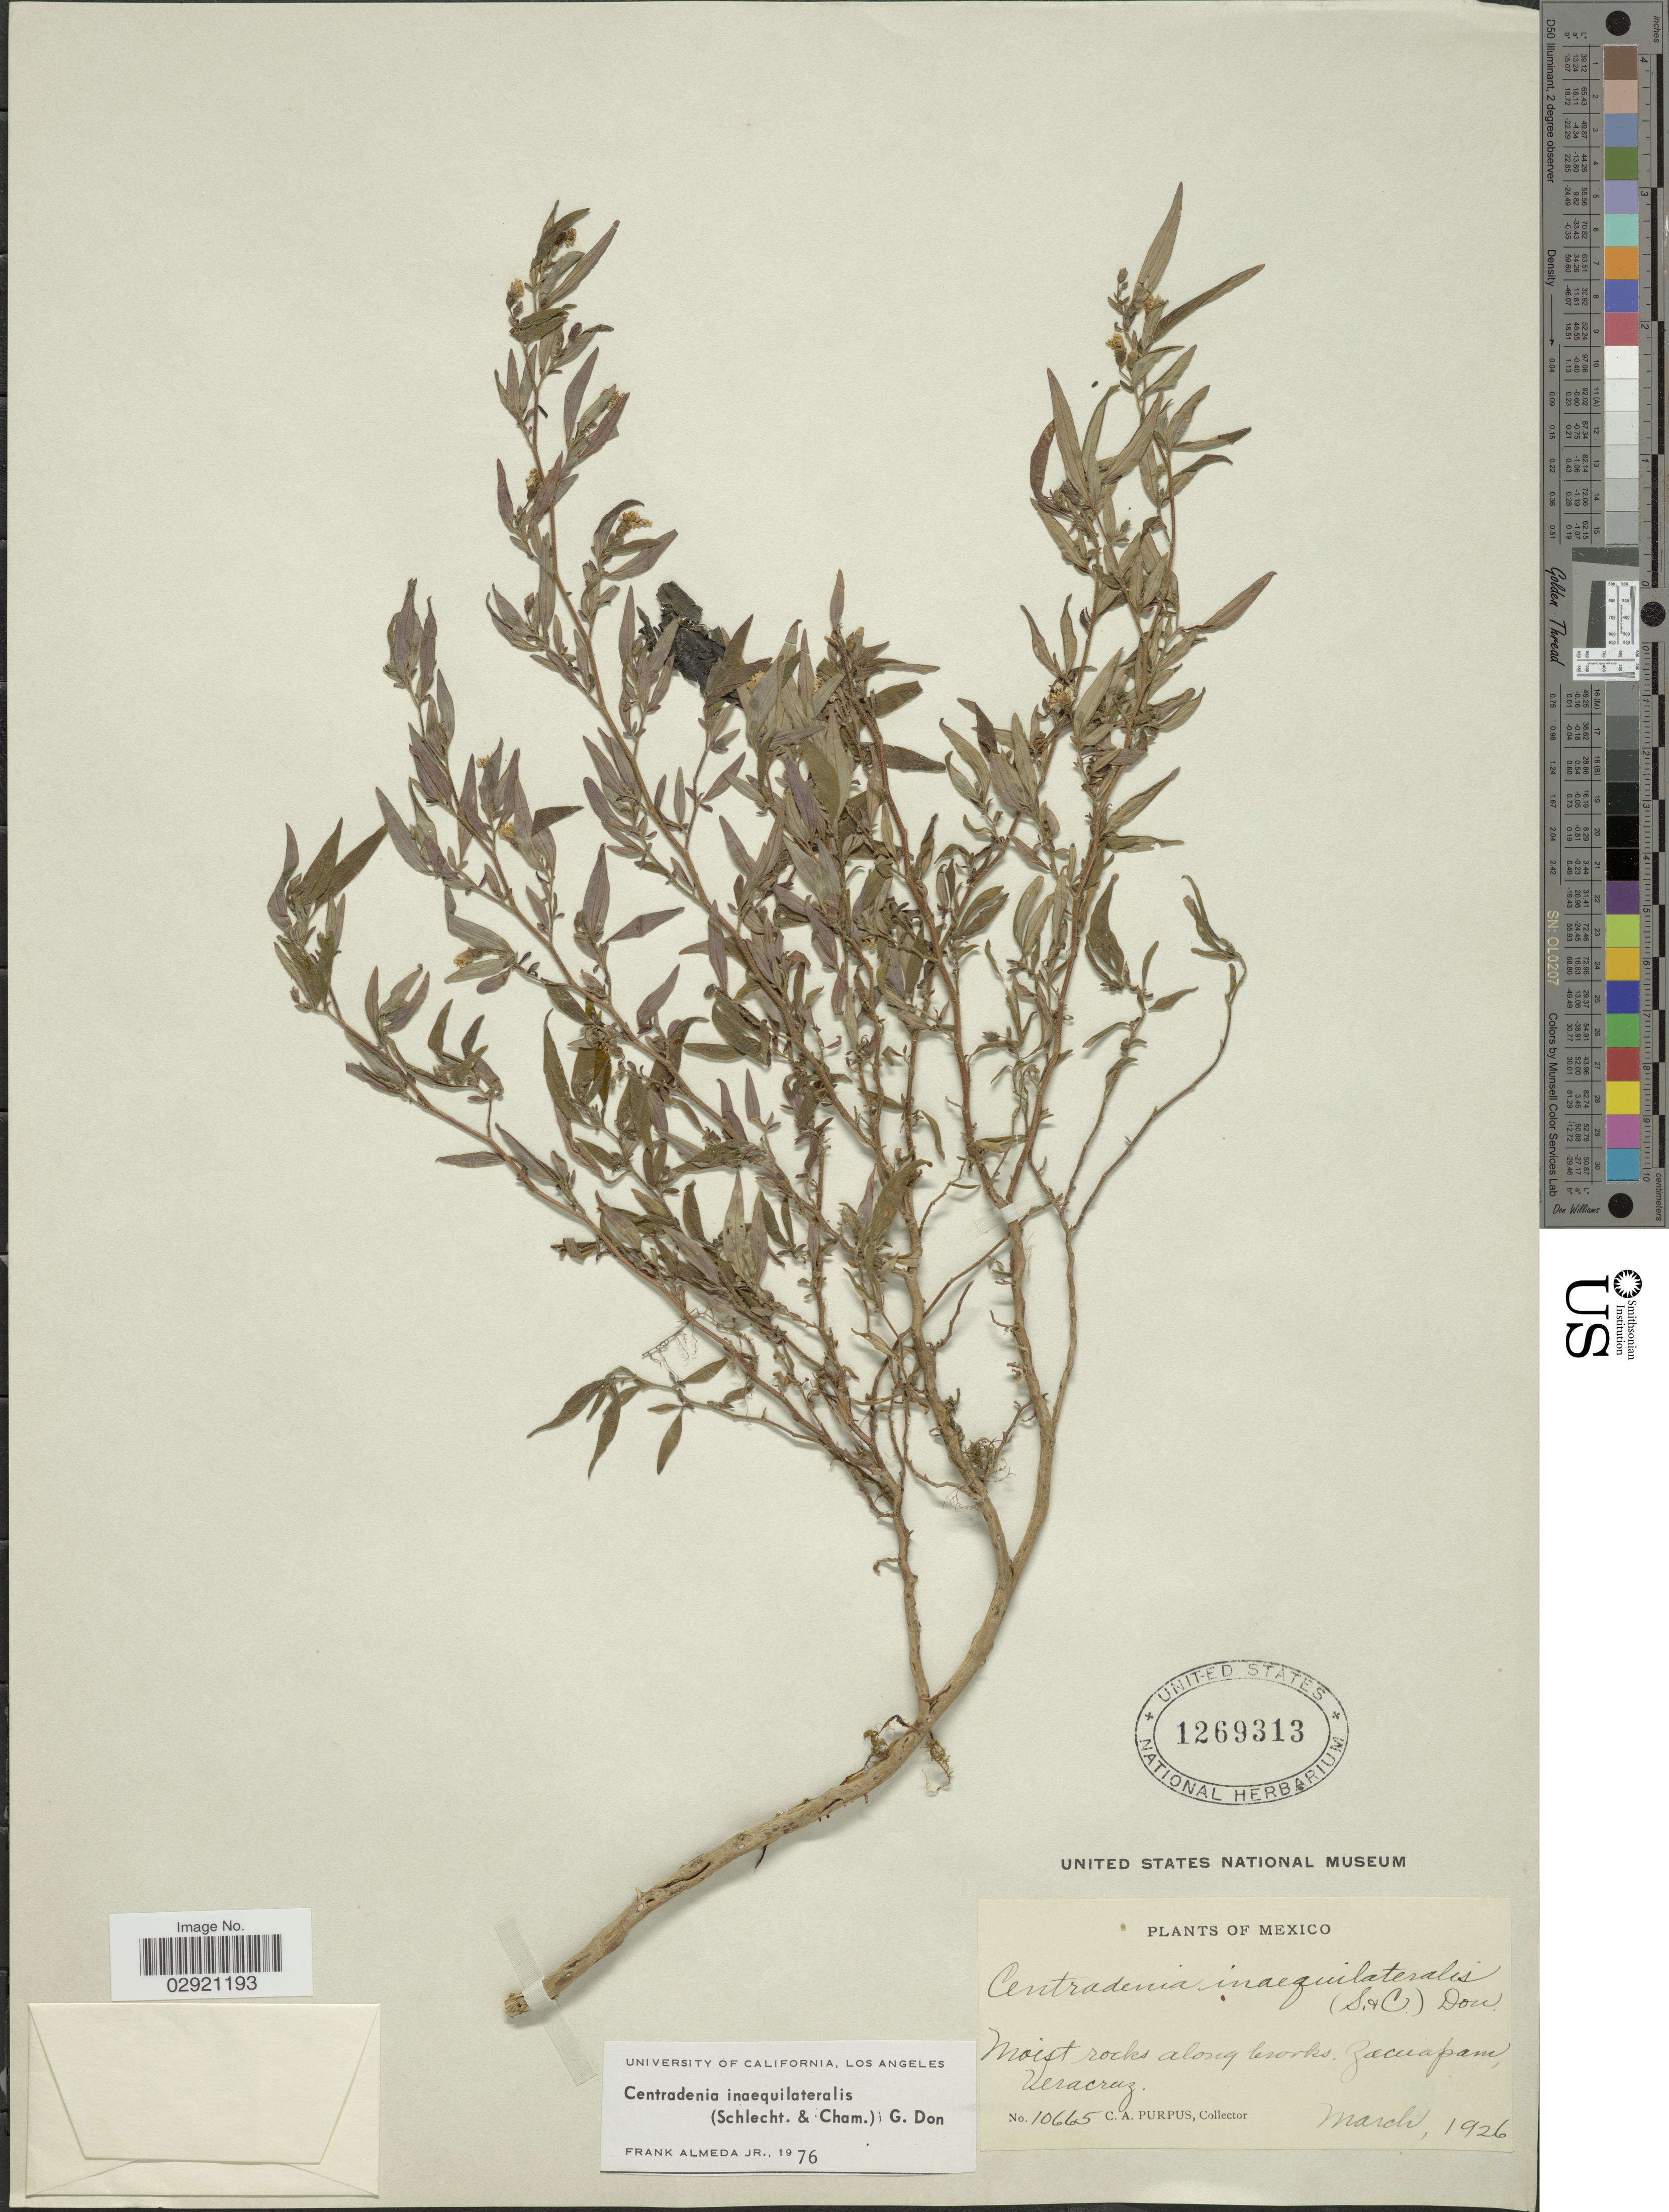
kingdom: Plantae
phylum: Tracheophyta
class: Magnoliopsida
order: Myrtales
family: Melastomataceae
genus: Centradenia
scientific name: Centradenia inaequilateralis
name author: (Gleason) G. Don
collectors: C. A. Purpus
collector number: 10665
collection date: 1926-03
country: Mexico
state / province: Veracruz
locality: Zacuapan, Veracruz.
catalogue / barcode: US 1269313